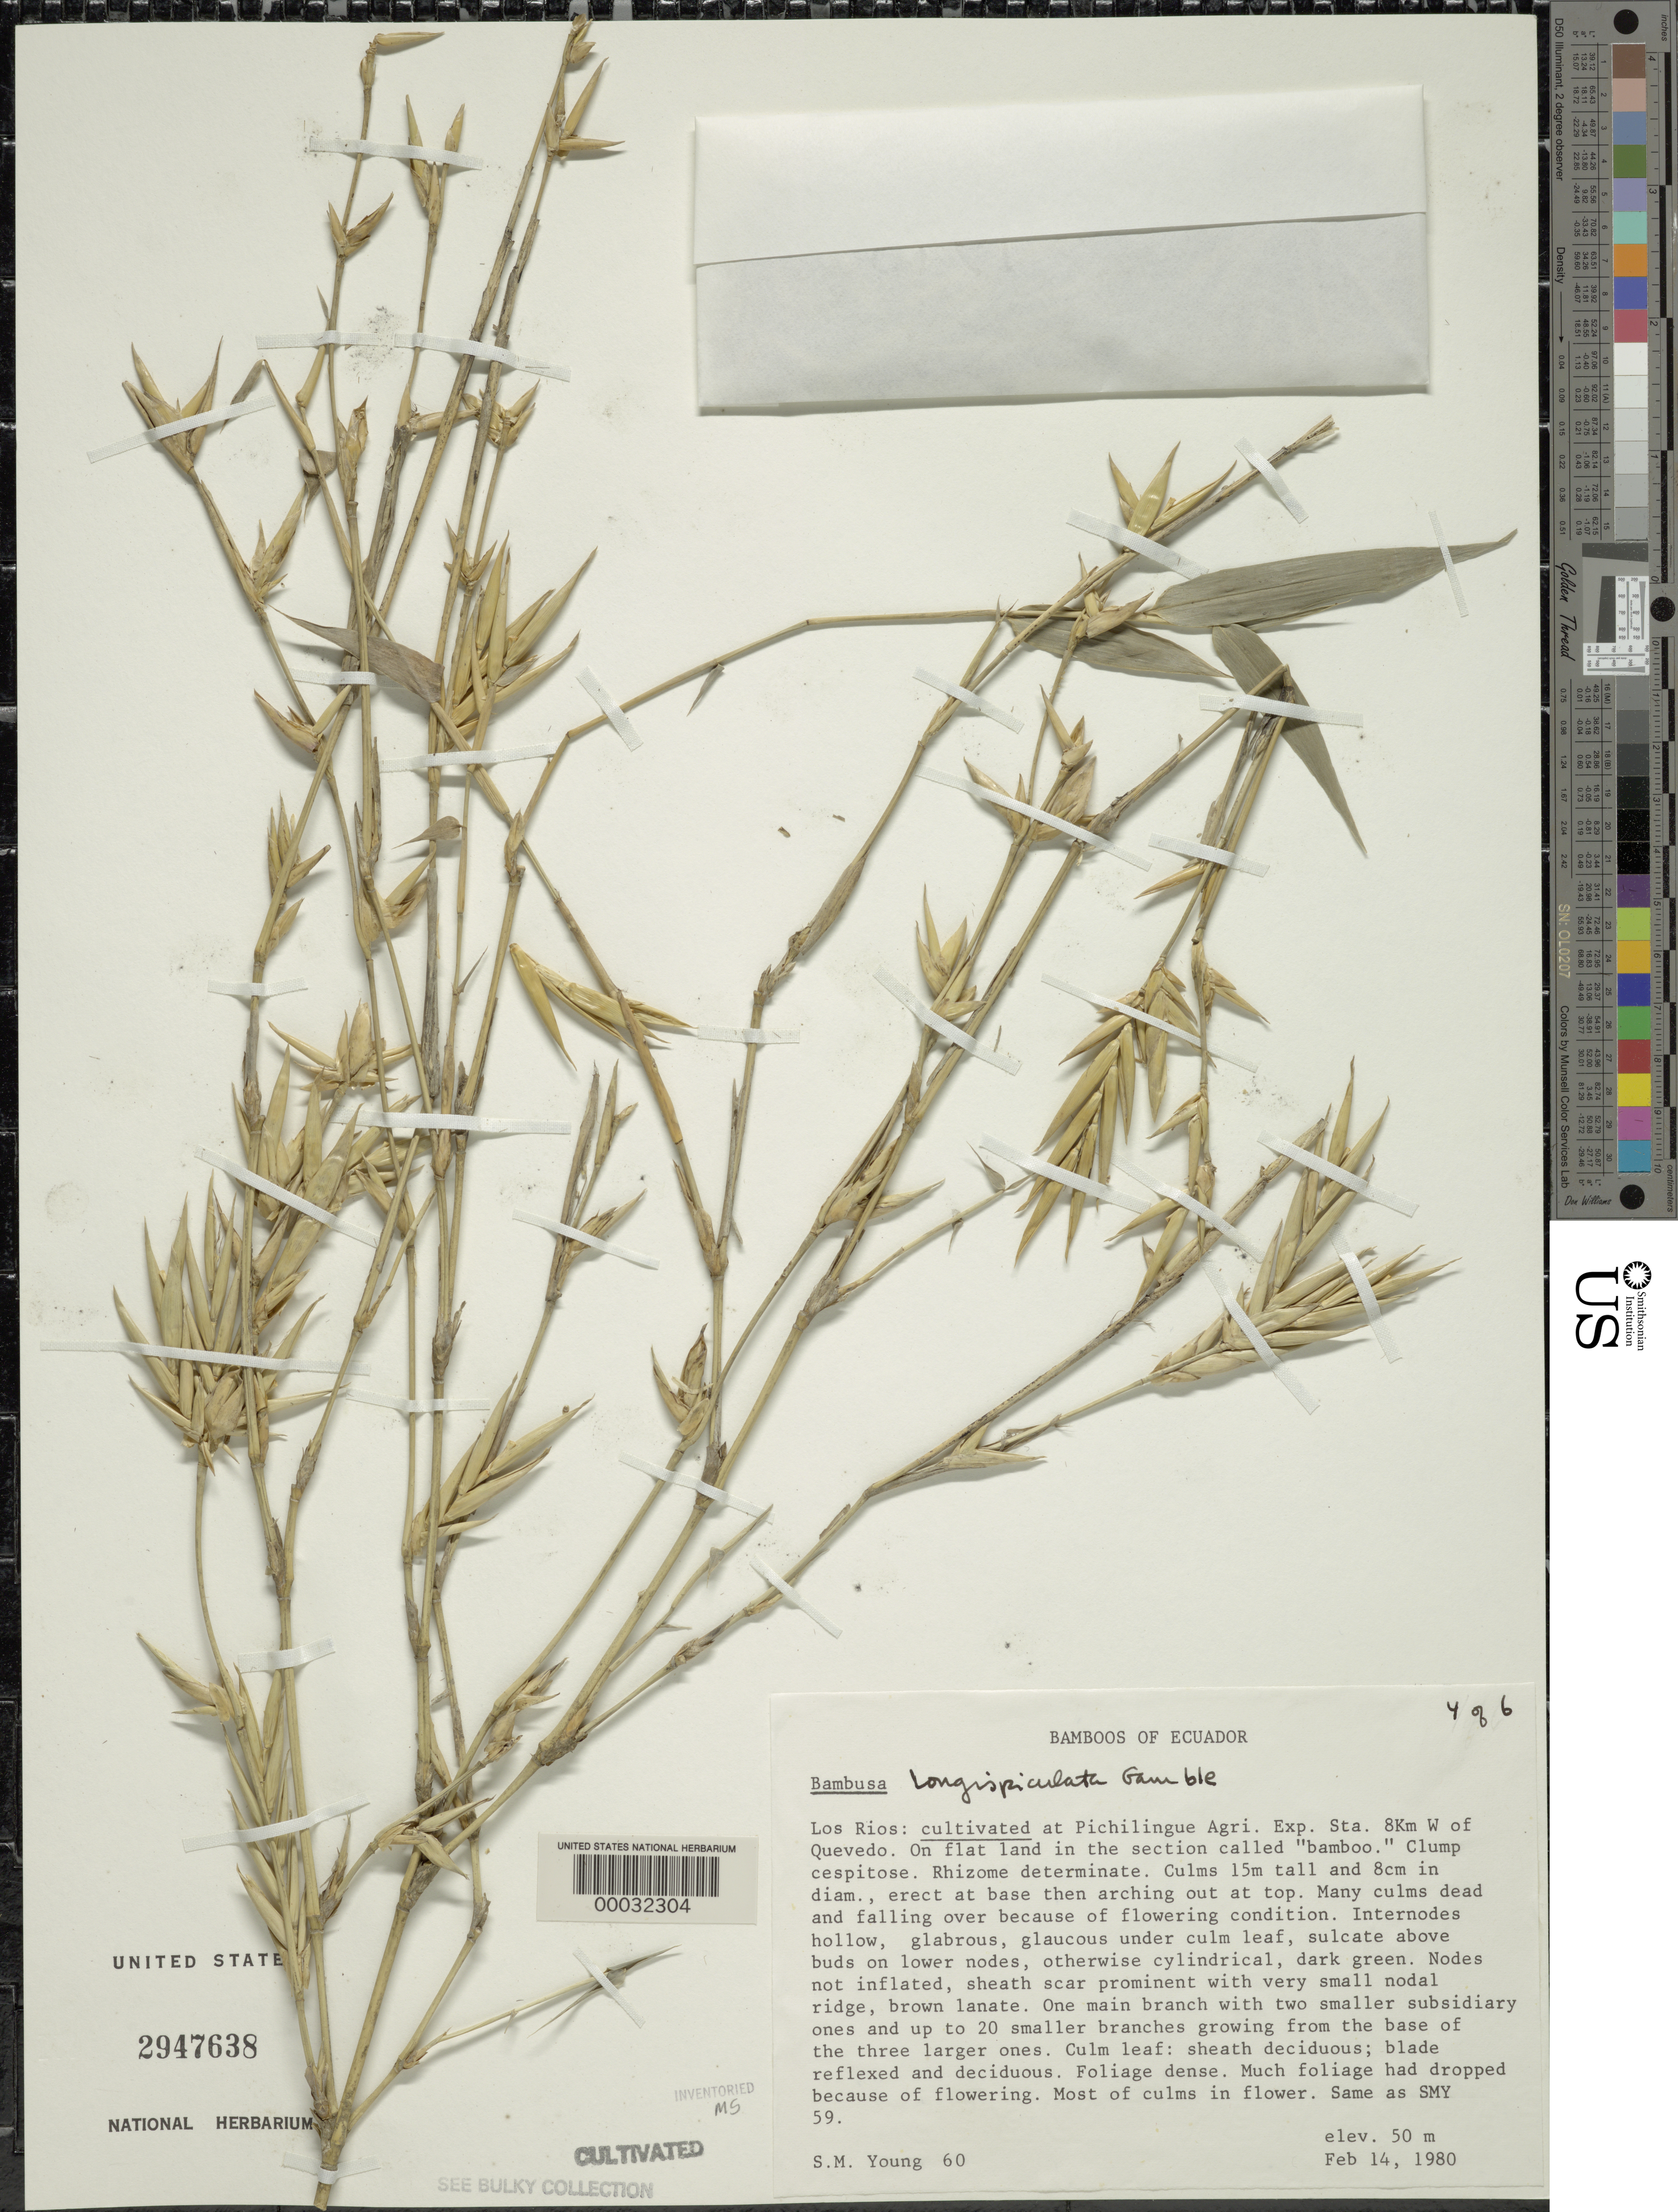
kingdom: Plantae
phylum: Tracheophyta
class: Liliopsida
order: Poales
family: Poaceae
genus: Bambusa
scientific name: Bambusa longispiculata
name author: Gamble ex Brandis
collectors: S. Young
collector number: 60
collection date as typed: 14 Feb 1980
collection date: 1980-02-14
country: Ecuador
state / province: Los Ríos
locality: Pichilingue agricultural Experimentalal station-Quevedo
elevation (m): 50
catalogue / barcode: US 2947638